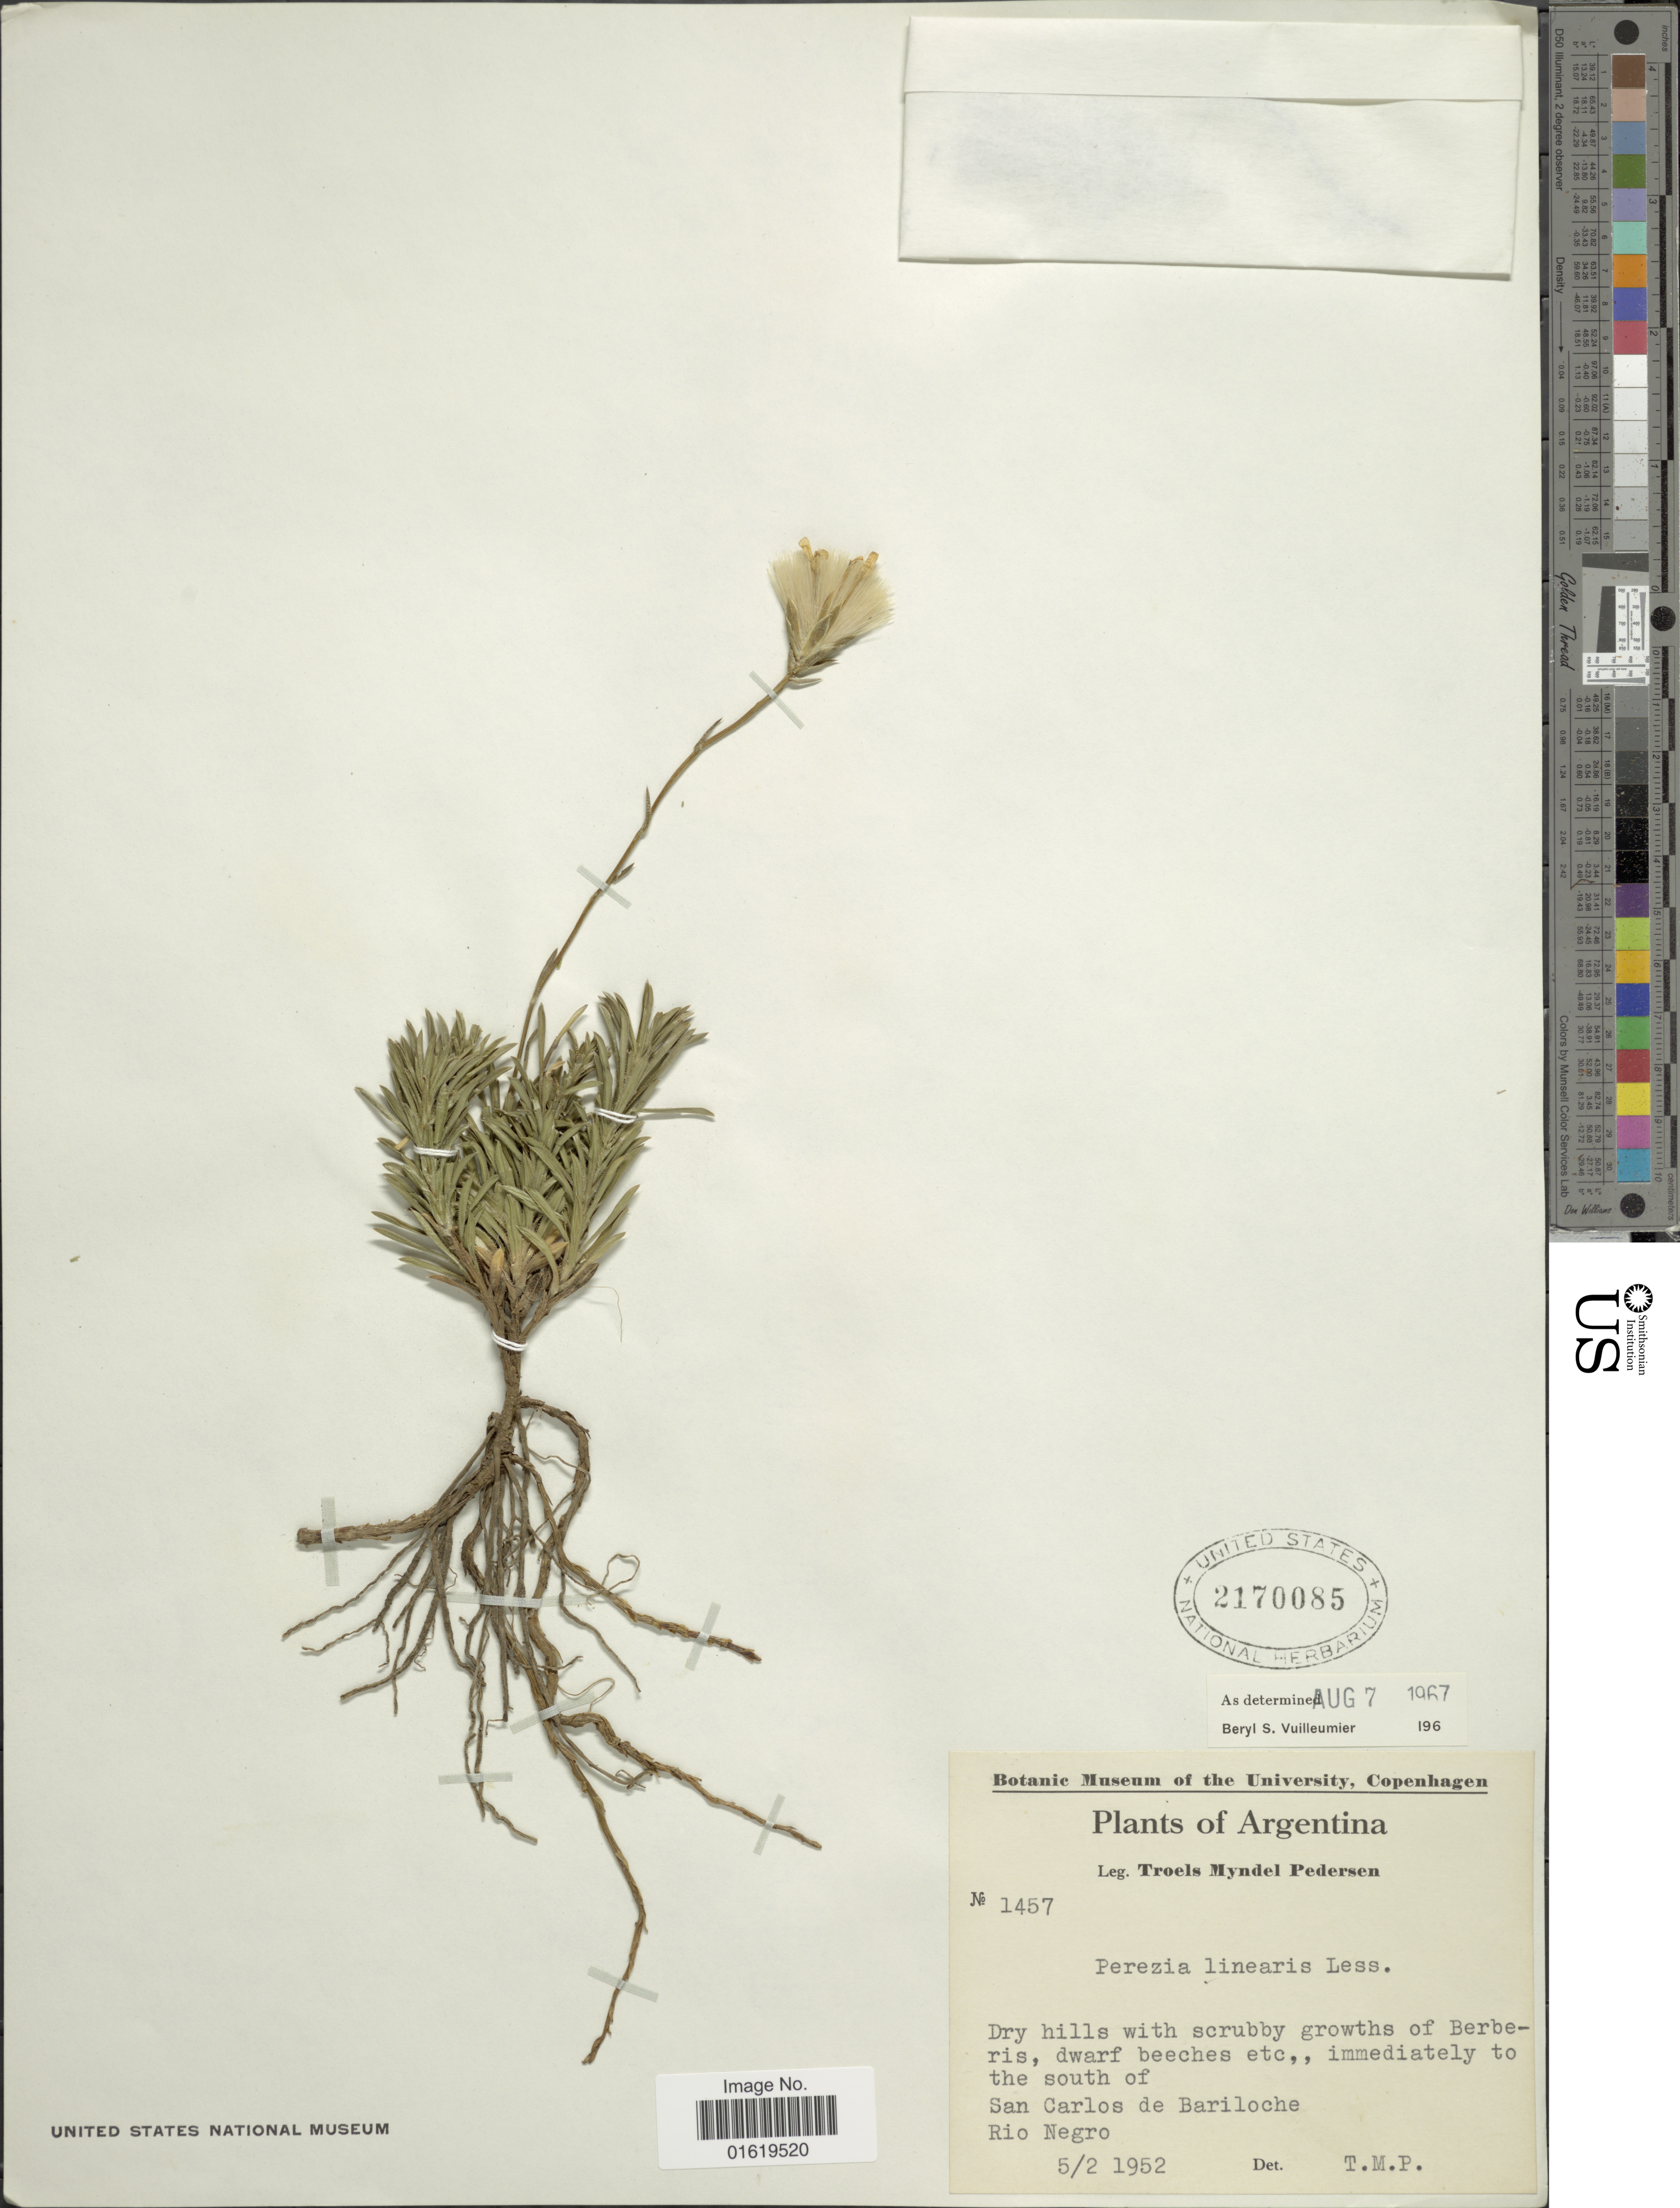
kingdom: Plantae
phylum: Tracheophyta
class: Magnoliopsida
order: Asterales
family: Asteraceae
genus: Perezia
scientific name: Perezia linearis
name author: Less.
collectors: T. Pederson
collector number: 1457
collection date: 1952-02-05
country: Argentina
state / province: Rio Negro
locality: Immediately to the south of San Carlos de Bariloche. Rio Negro.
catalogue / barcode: US 2170085